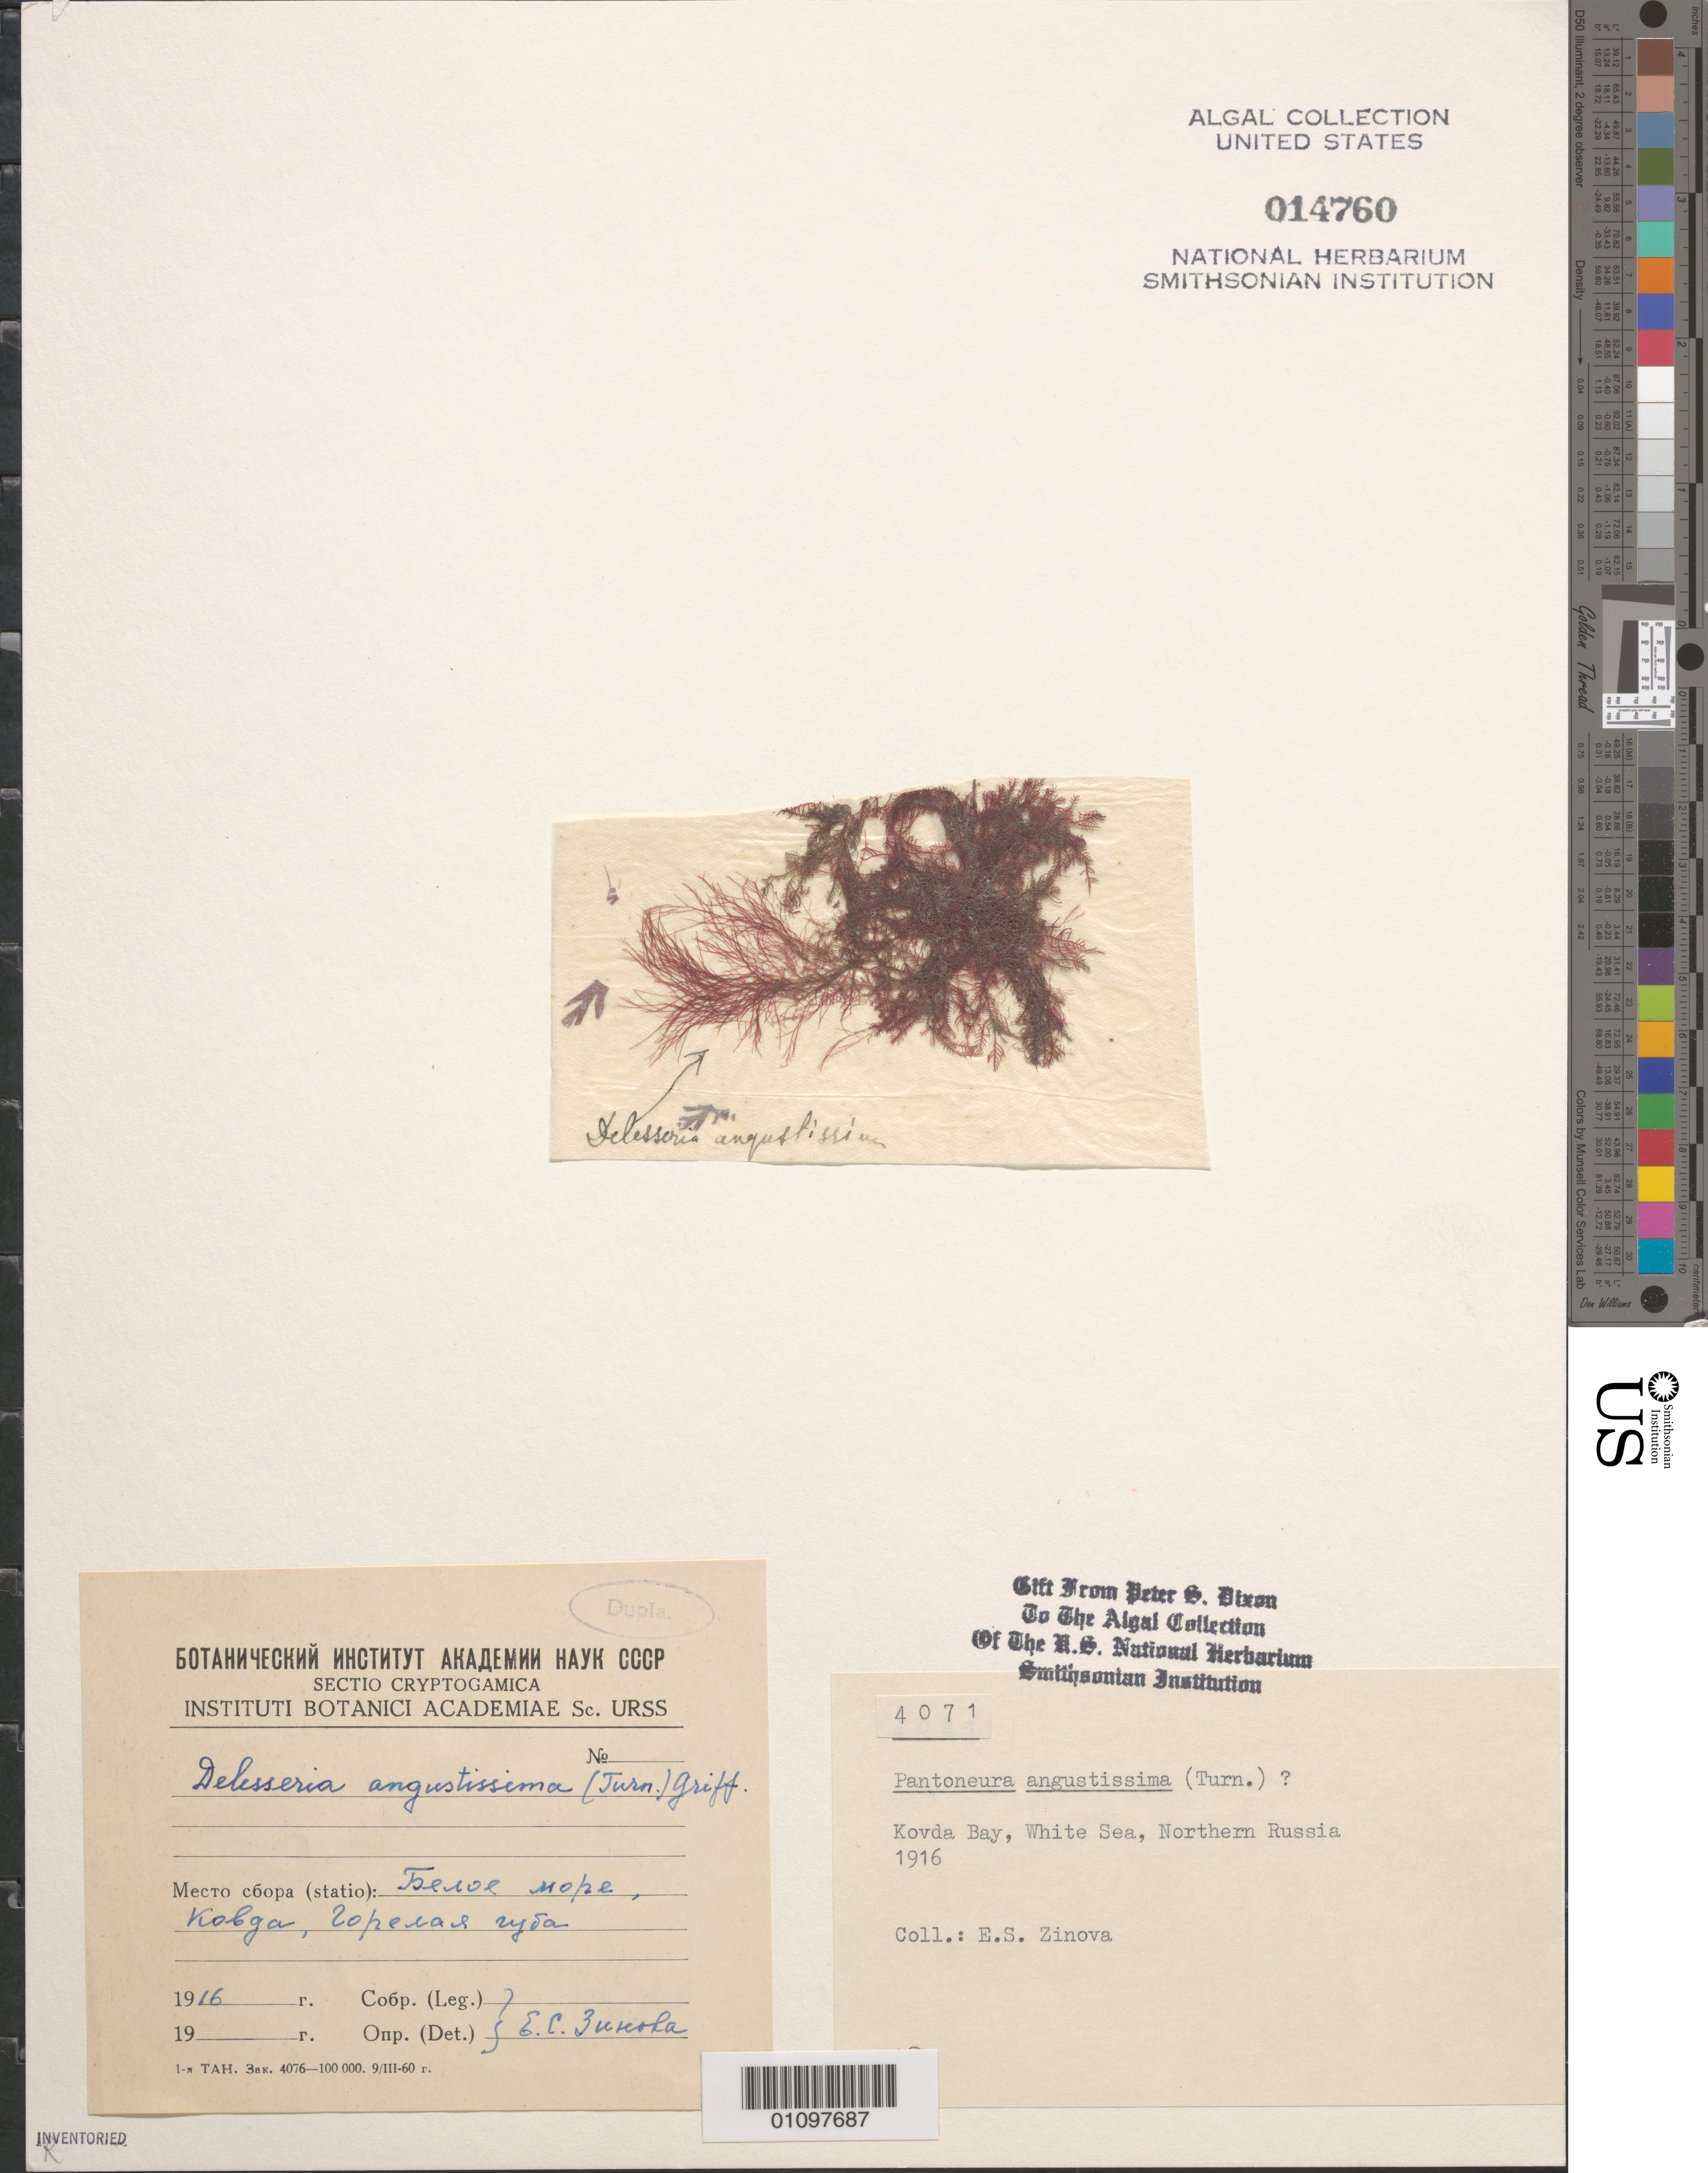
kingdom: Plantae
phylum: Rhodophyta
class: Florideophyceae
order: Ceramiales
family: Delesseriaceae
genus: Membranoptera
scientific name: Membranoptera carpophylla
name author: (Kützing) A. Athanasiadis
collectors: E. Zinova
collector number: PSD 4071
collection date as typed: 1916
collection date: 1916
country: Russian Federation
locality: Kovda Bay, White Sea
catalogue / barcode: US 14760